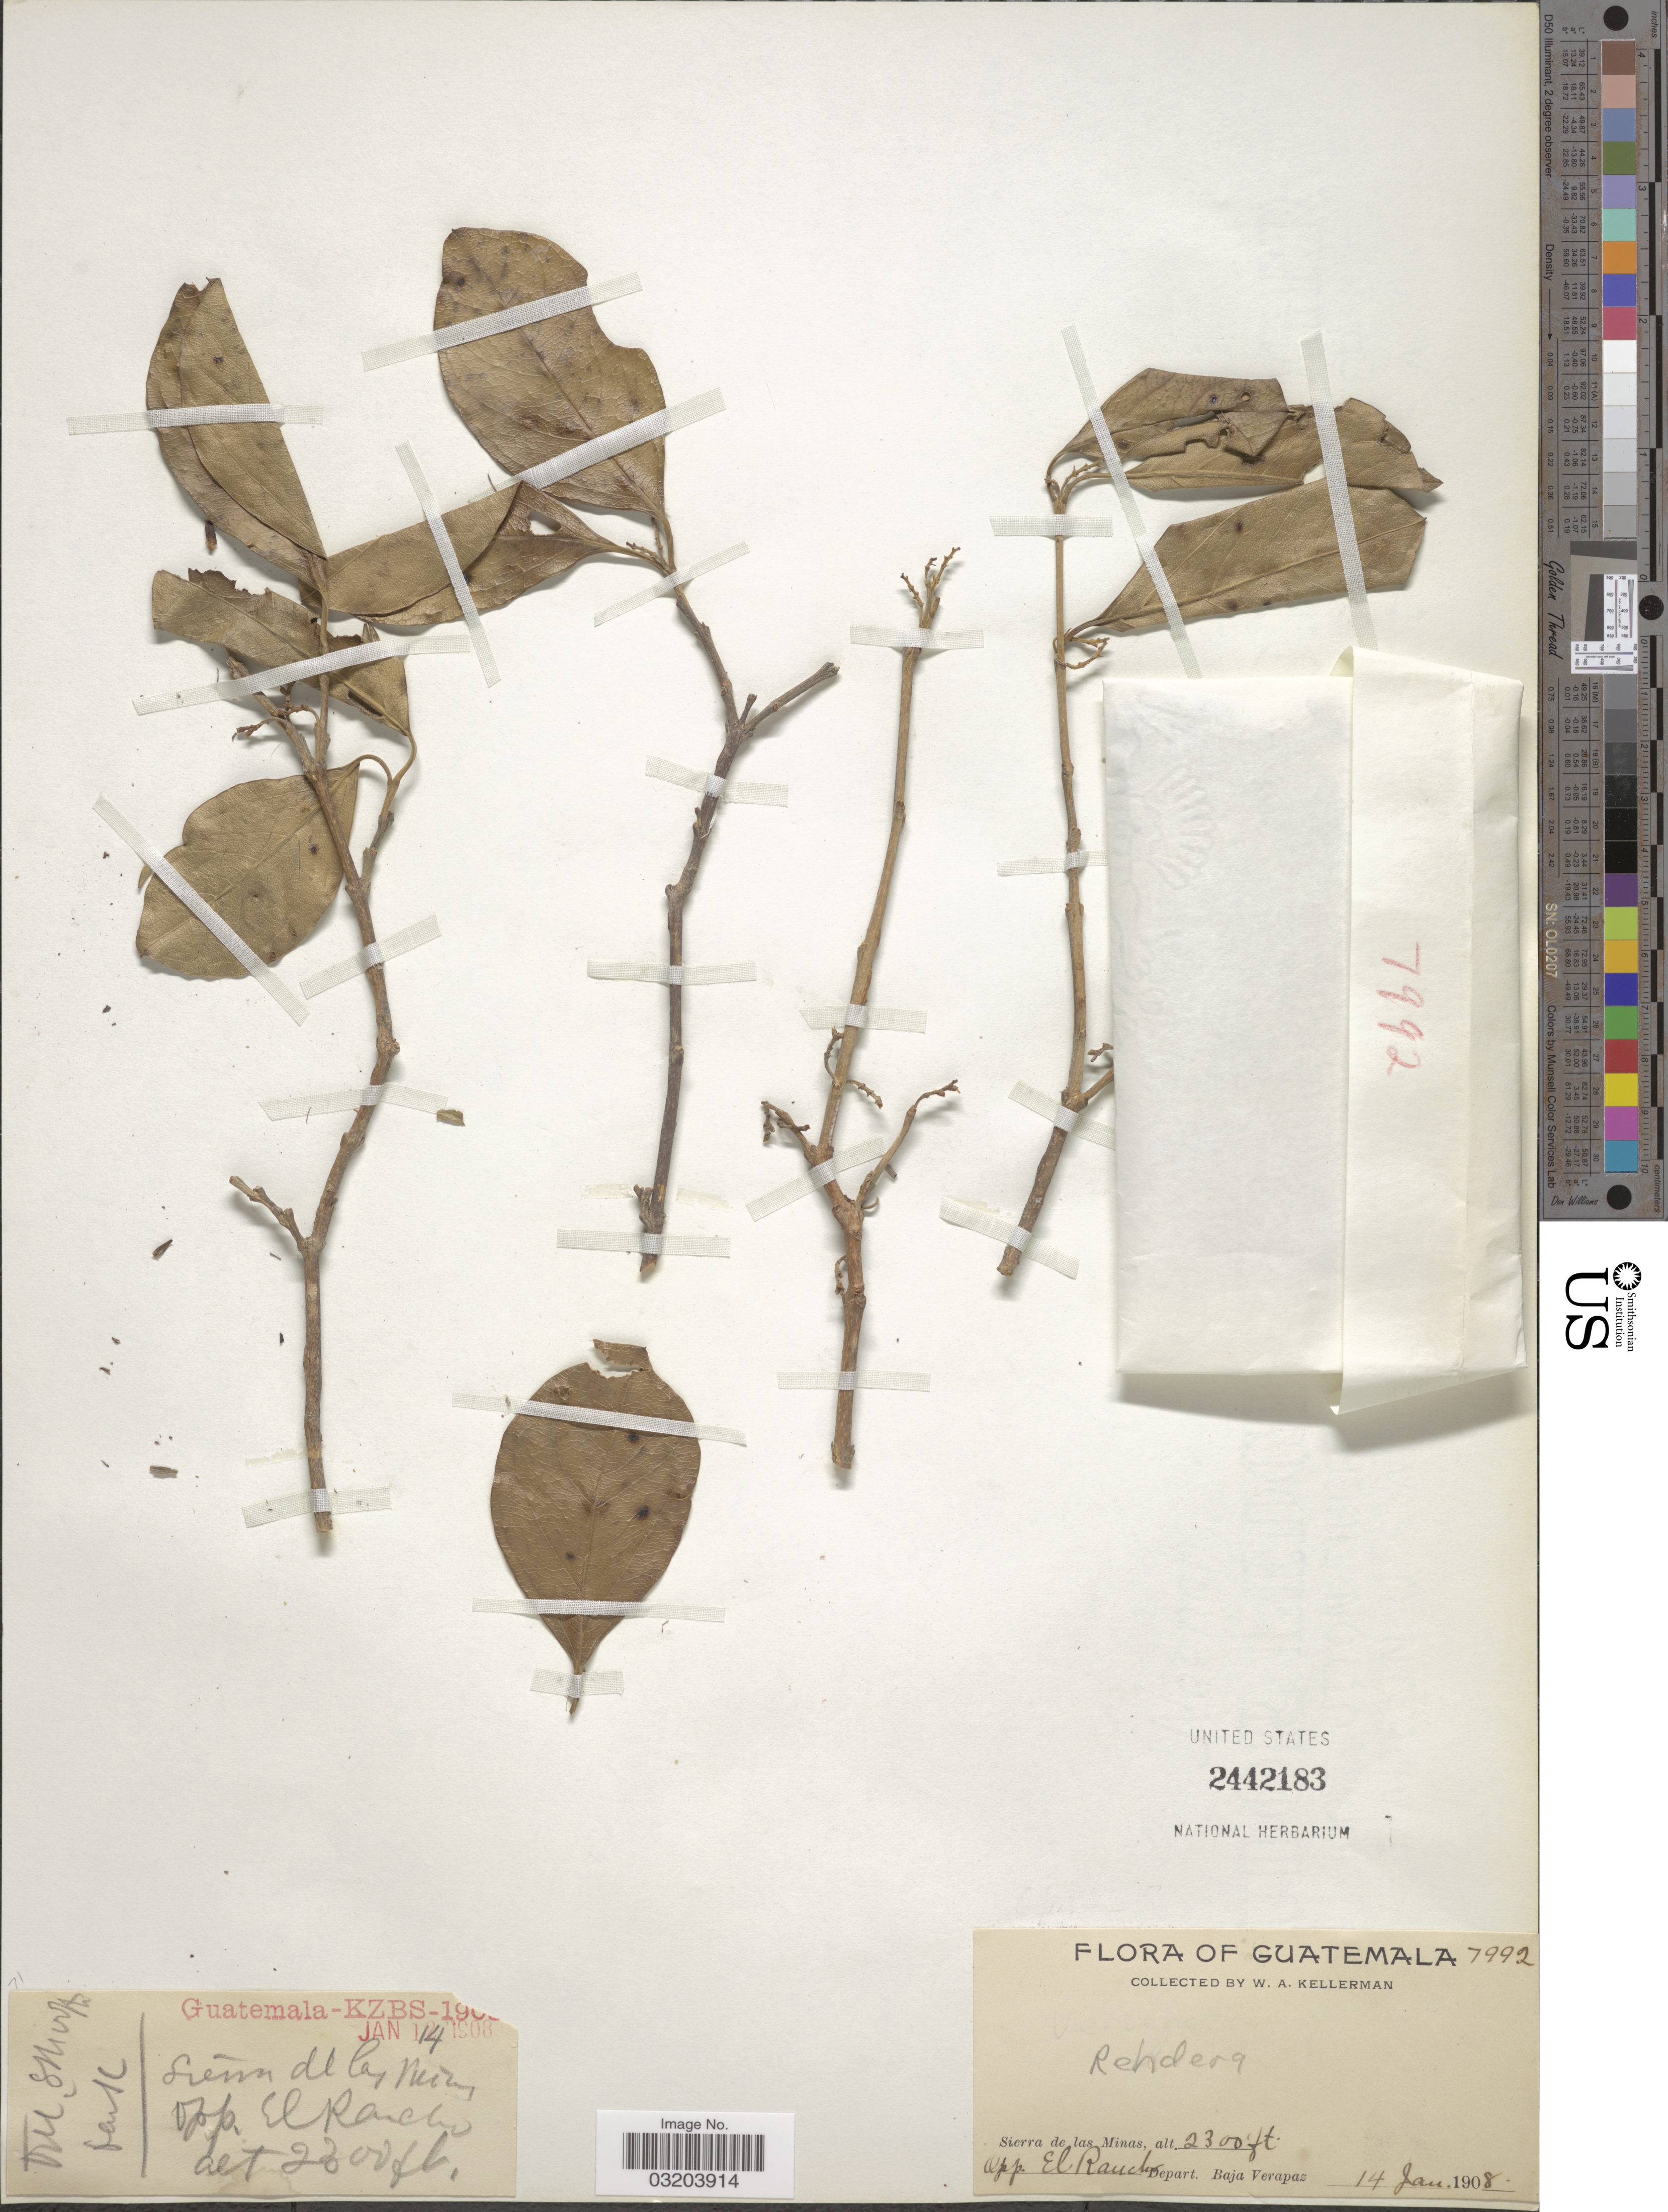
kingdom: Plantae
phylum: Tracheophyta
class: Magnoliopsida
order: Lamiales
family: Verbenaceae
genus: Rehdera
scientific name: Rehdera penninervia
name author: Standl. & Moldenke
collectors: W. Kellerman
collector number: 7992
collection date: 1908-01-14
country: Guatemala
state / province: Baja Verapaz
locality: Sierra de las Minas. Opp. El Rancho. Depart. Baja Verapaz.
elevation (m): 701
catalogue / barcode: US 2442183